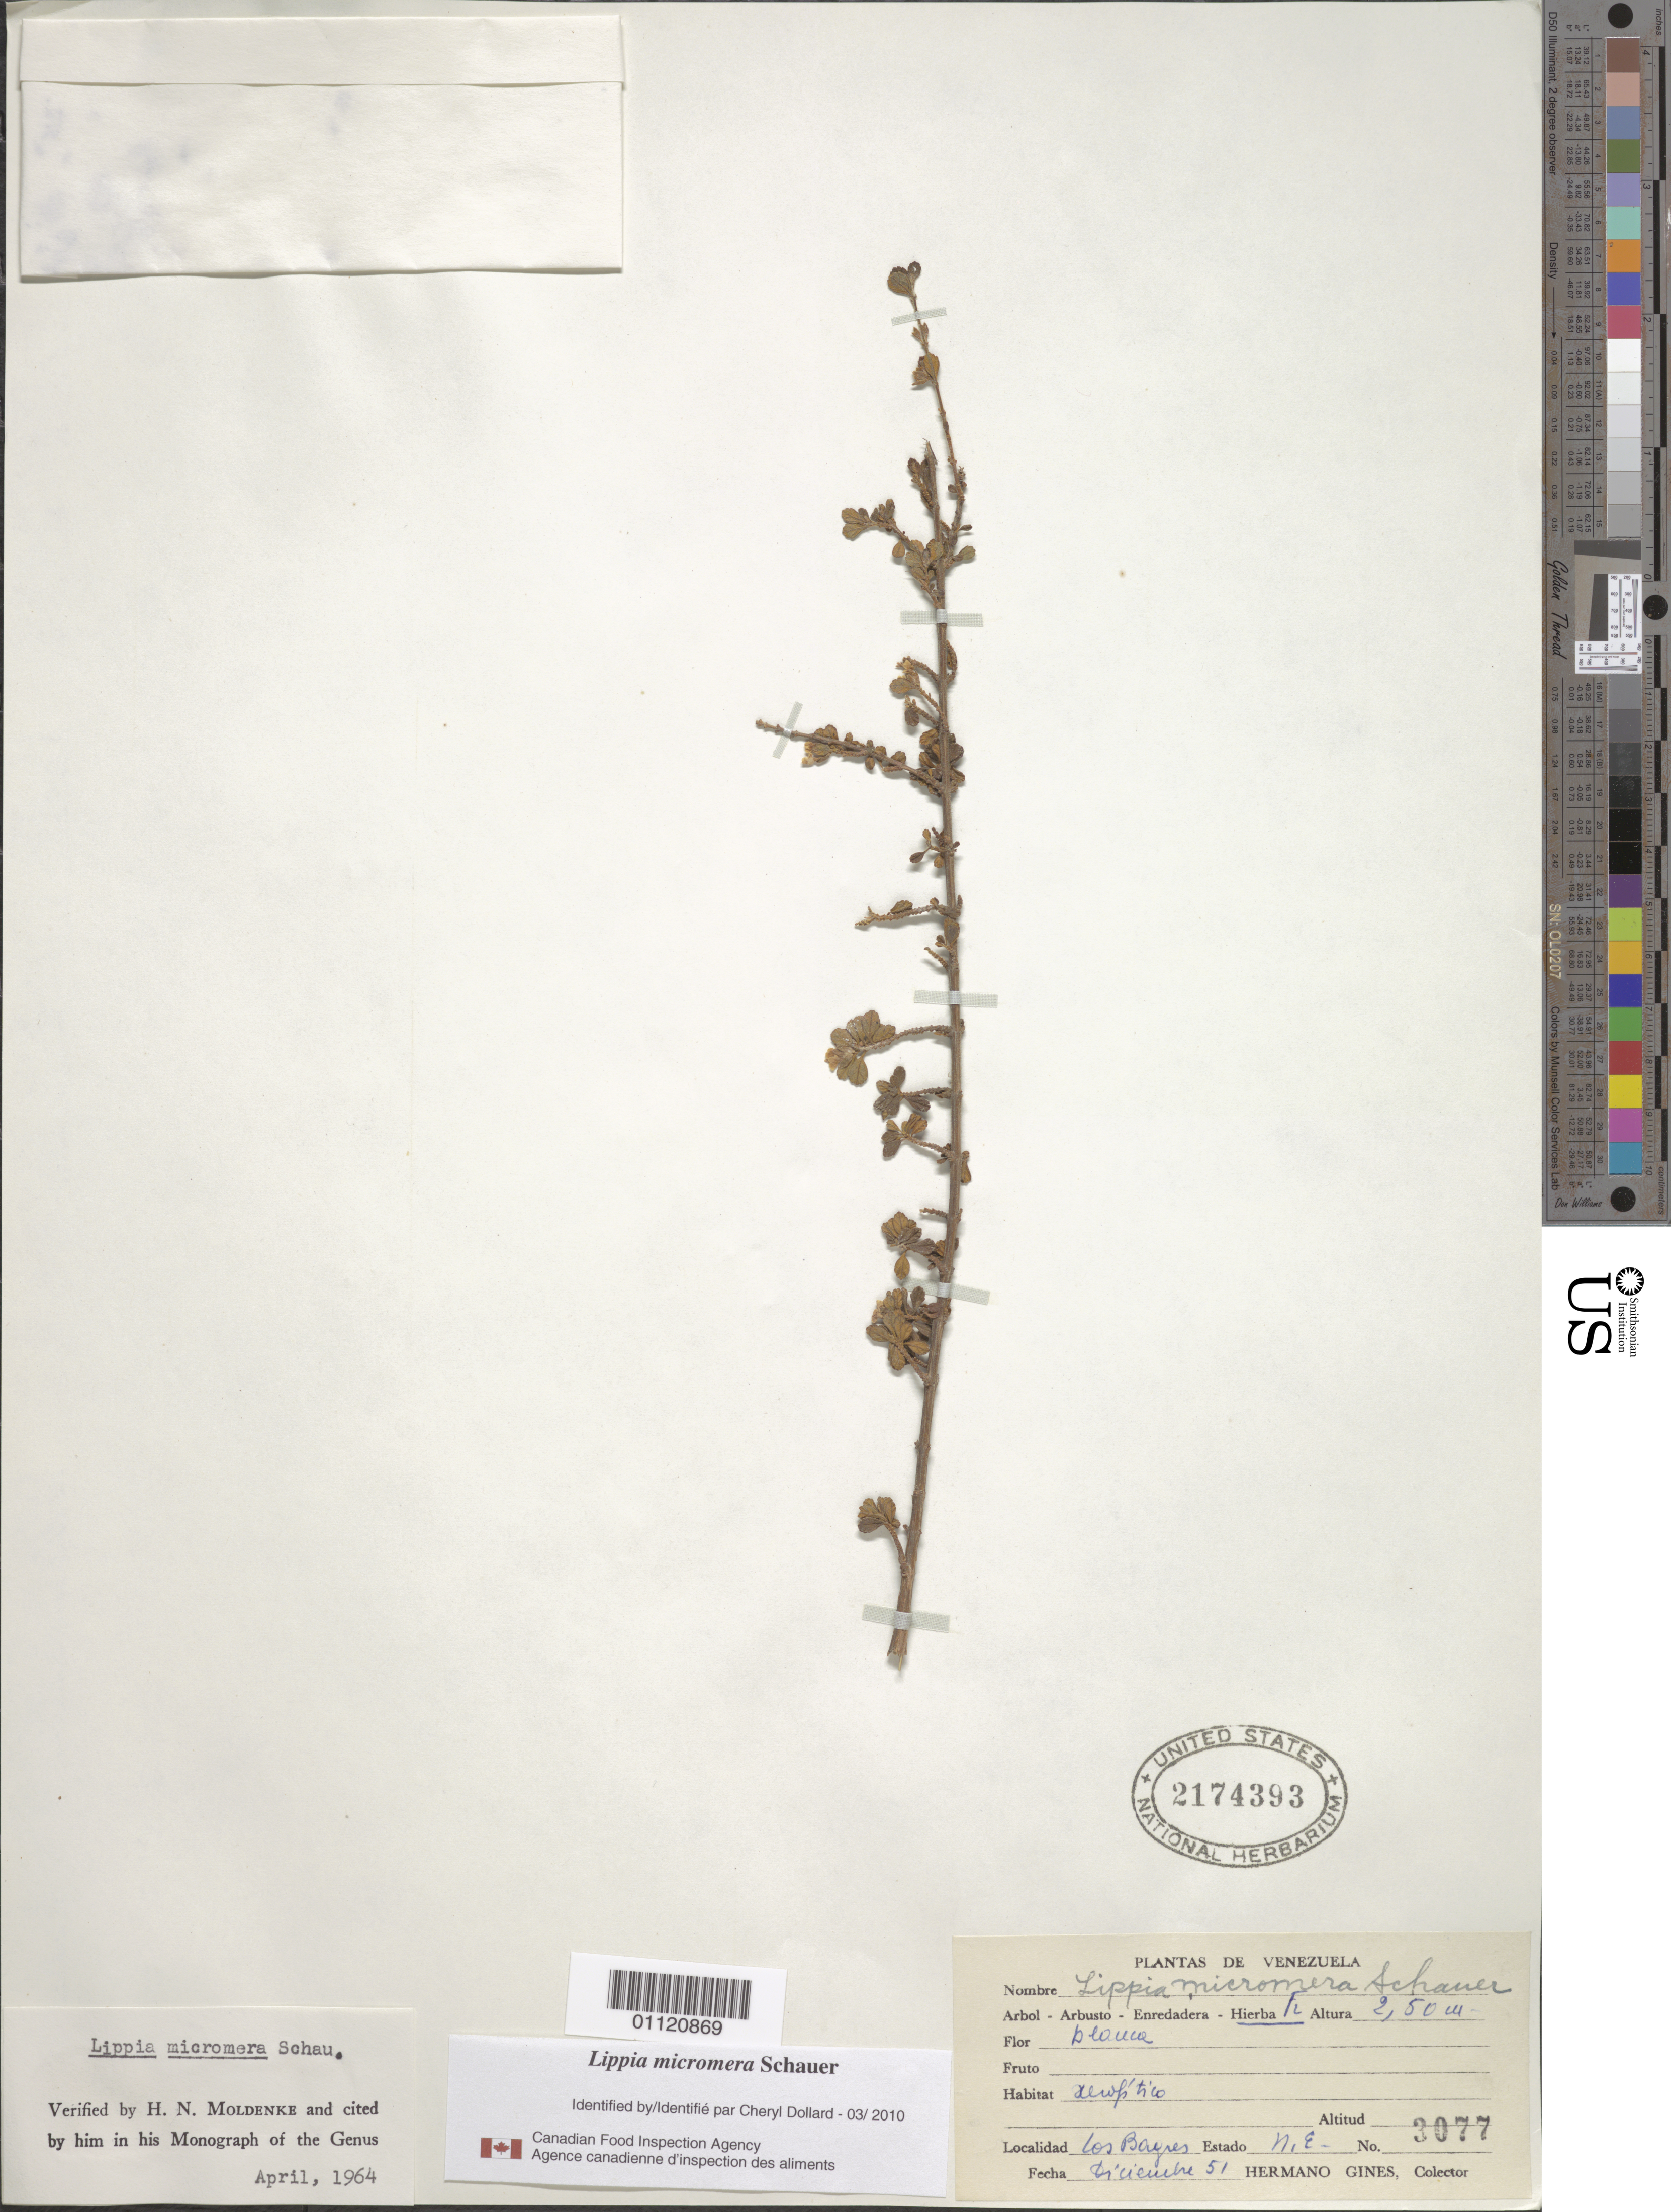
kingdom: Plantae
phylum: Tracheophyta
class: Magnoliopsida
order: Lamiales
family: Verbenaceae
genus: Lippia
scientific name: Lippia micromera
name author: Schauer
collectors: Bro. Gines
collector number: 3077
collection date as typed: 01 Dec 1951 to 31 Dec 1951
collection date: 1951-12-01/1951-12-31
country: Venezuela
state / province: Nueva Esparta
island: Margarita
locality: Los Bagres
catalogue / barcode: US 2174393